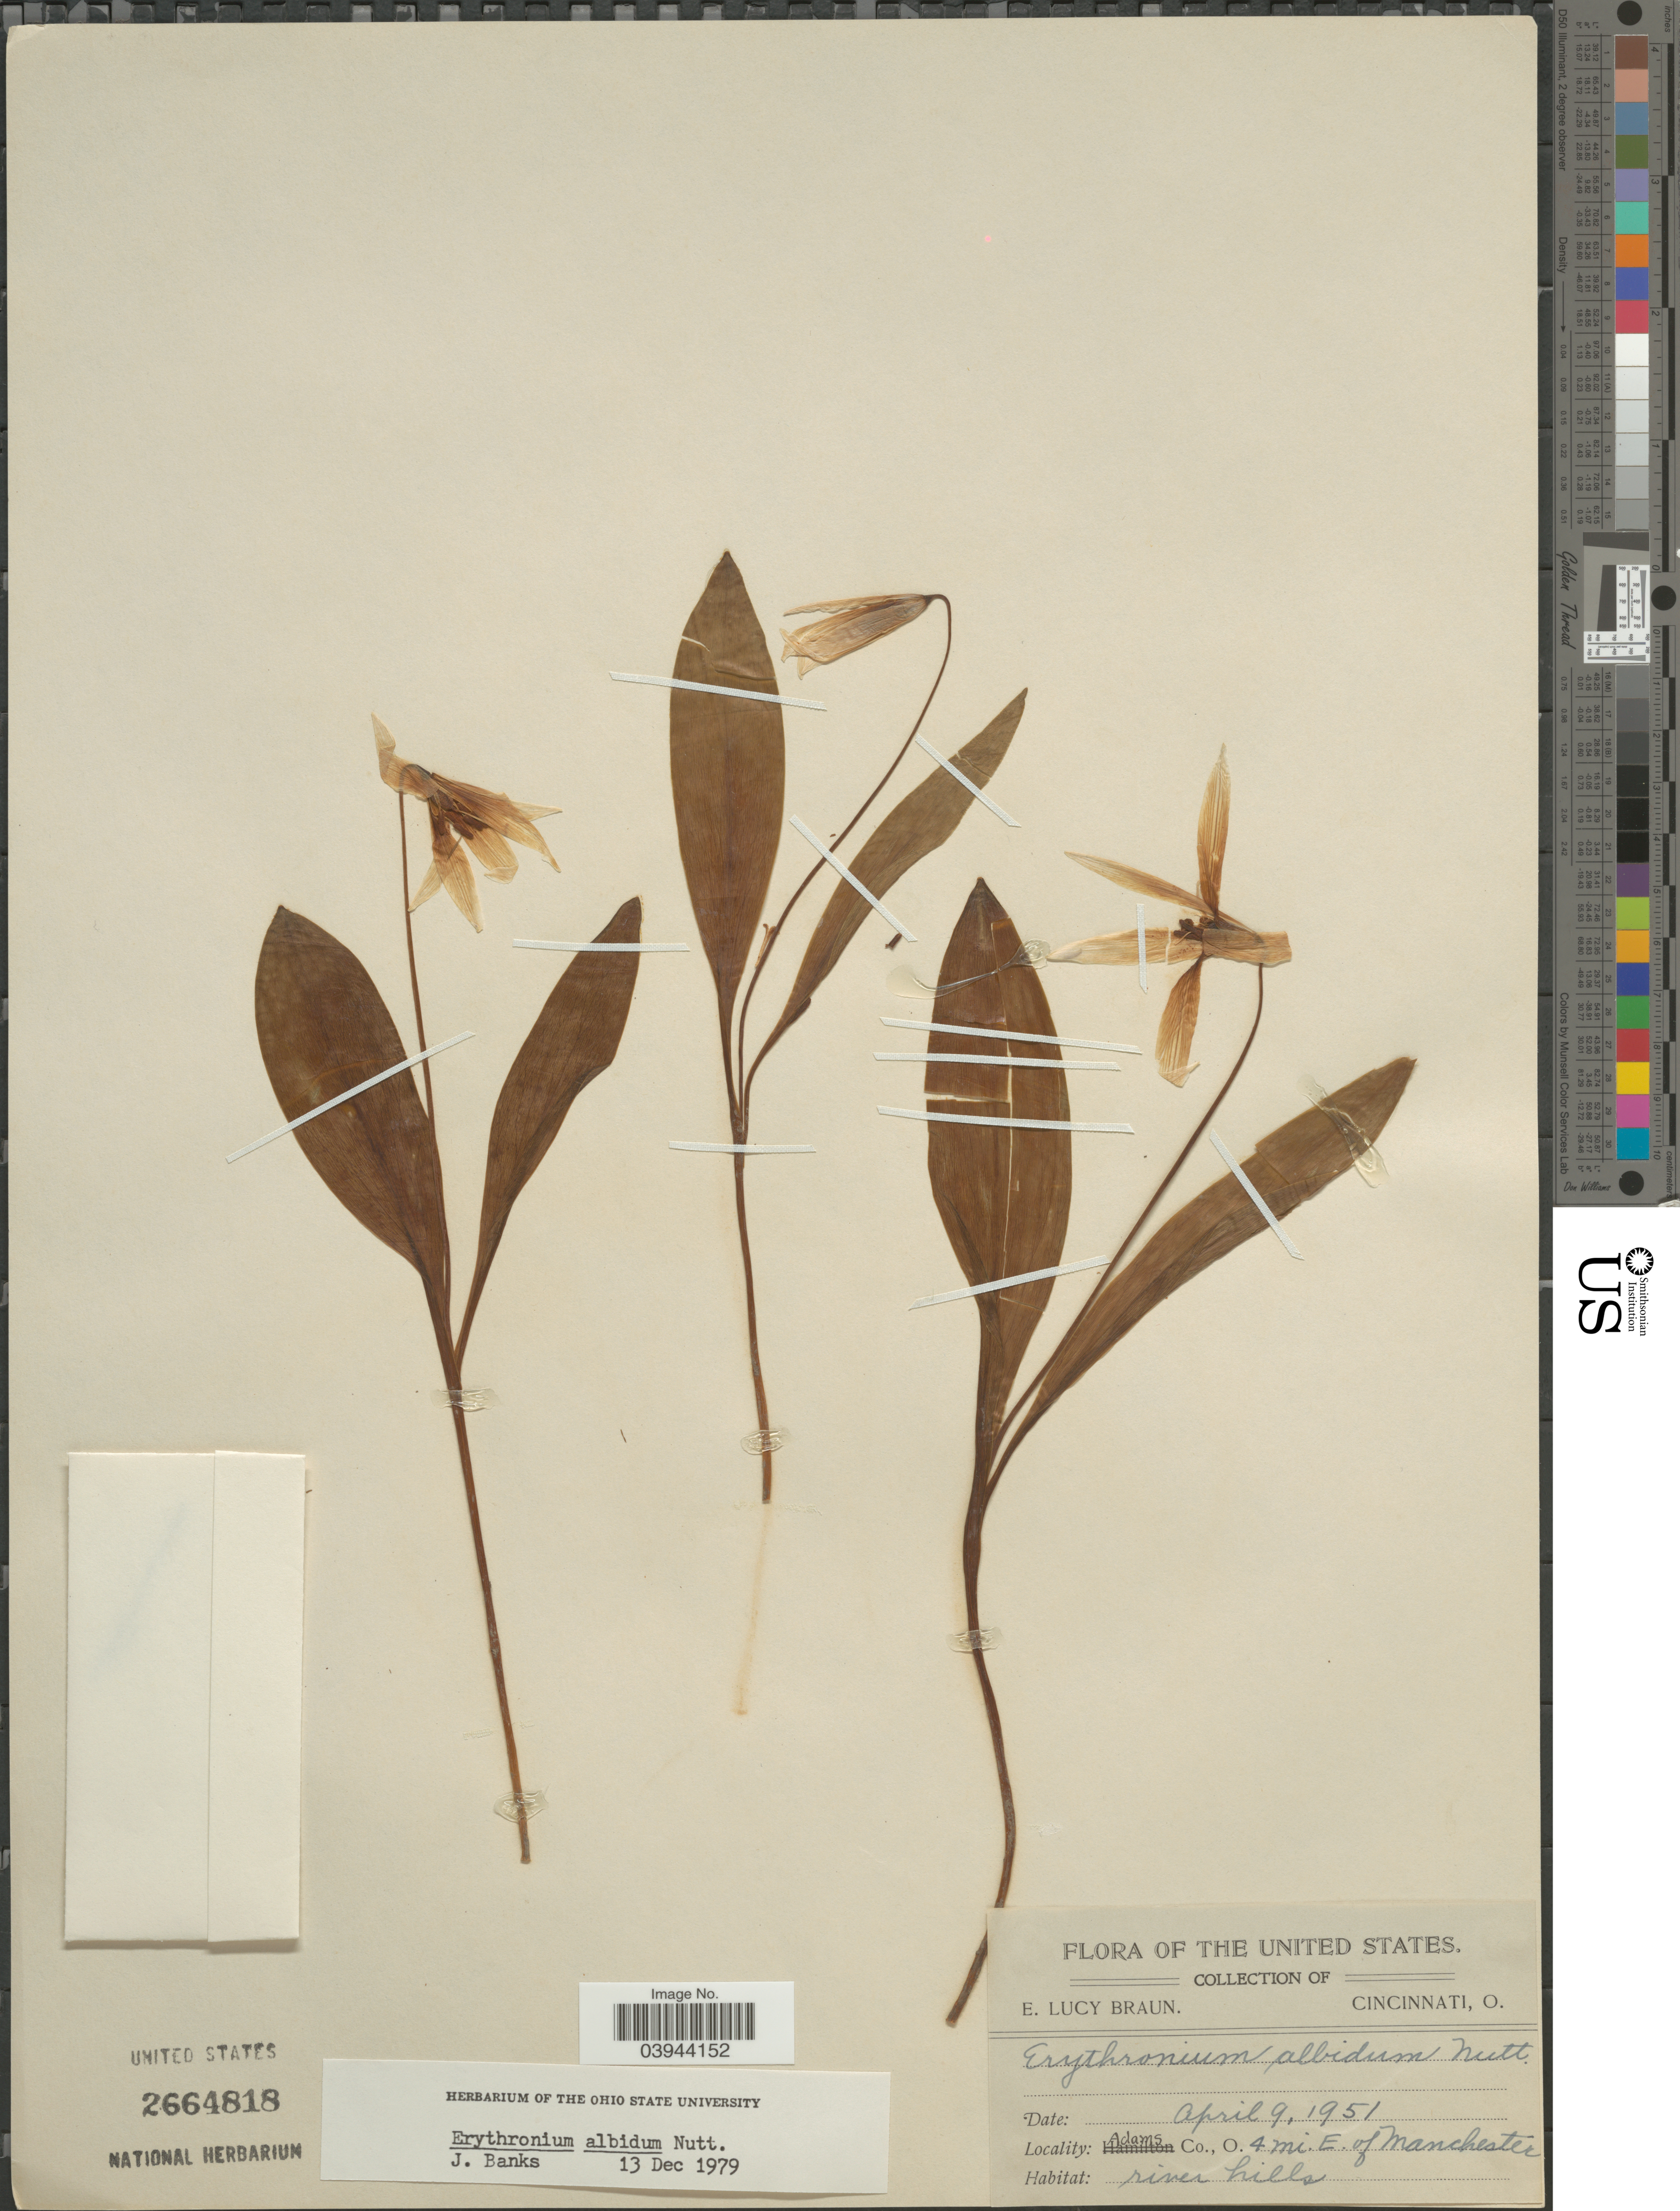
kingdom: Plantae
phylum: Tracheophyta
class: Liliopsida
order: Liliales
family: Liliaceae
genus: Erythronium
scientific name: Erythronium albidum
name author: Nutt.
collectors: E. L. Braun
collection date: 1951-04-09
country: United States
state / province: Ohio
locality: Adams Co. 4 mi. E. of Manchester.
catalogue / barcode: US 2664818